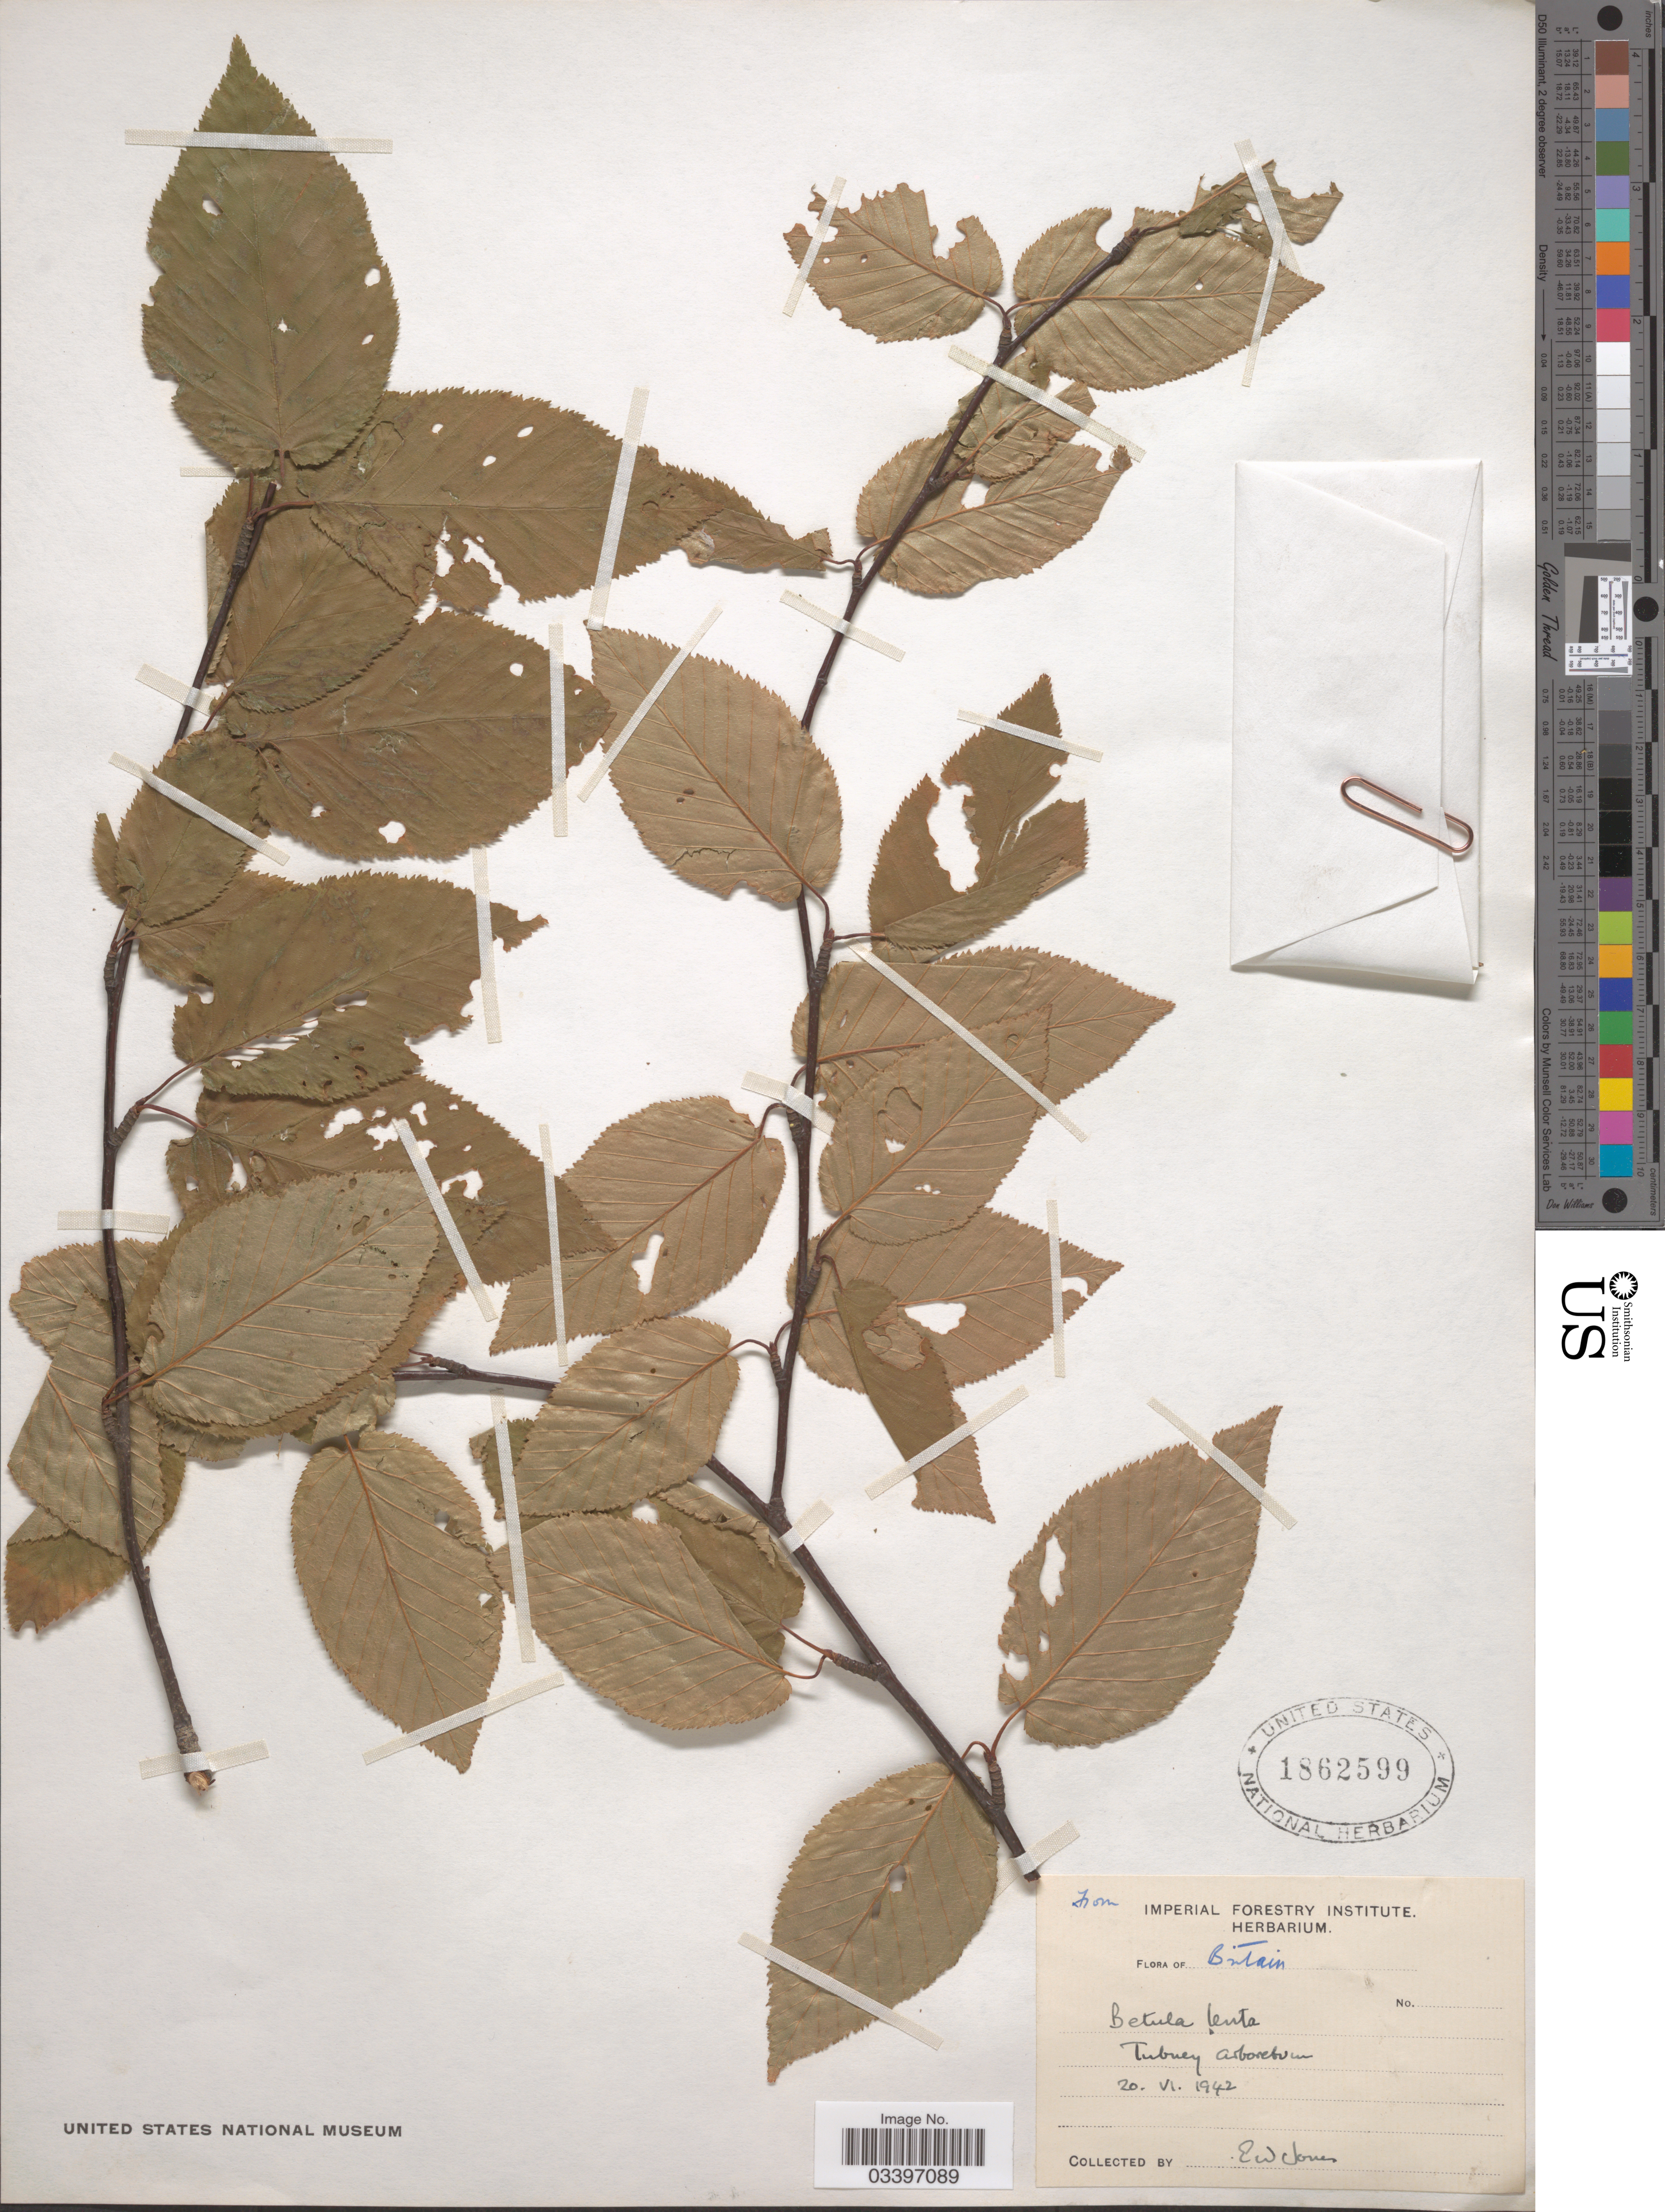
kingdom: Plantae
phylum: Tracheophyta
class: Magnoliopsida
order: Fagales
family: Betulaceae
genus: Betula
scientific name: Betula lenta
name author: L.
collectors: E. Jones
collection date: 1942-06-20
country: United Kingdom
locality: Britain. Tubney arboretum.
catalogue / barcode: US 1862599